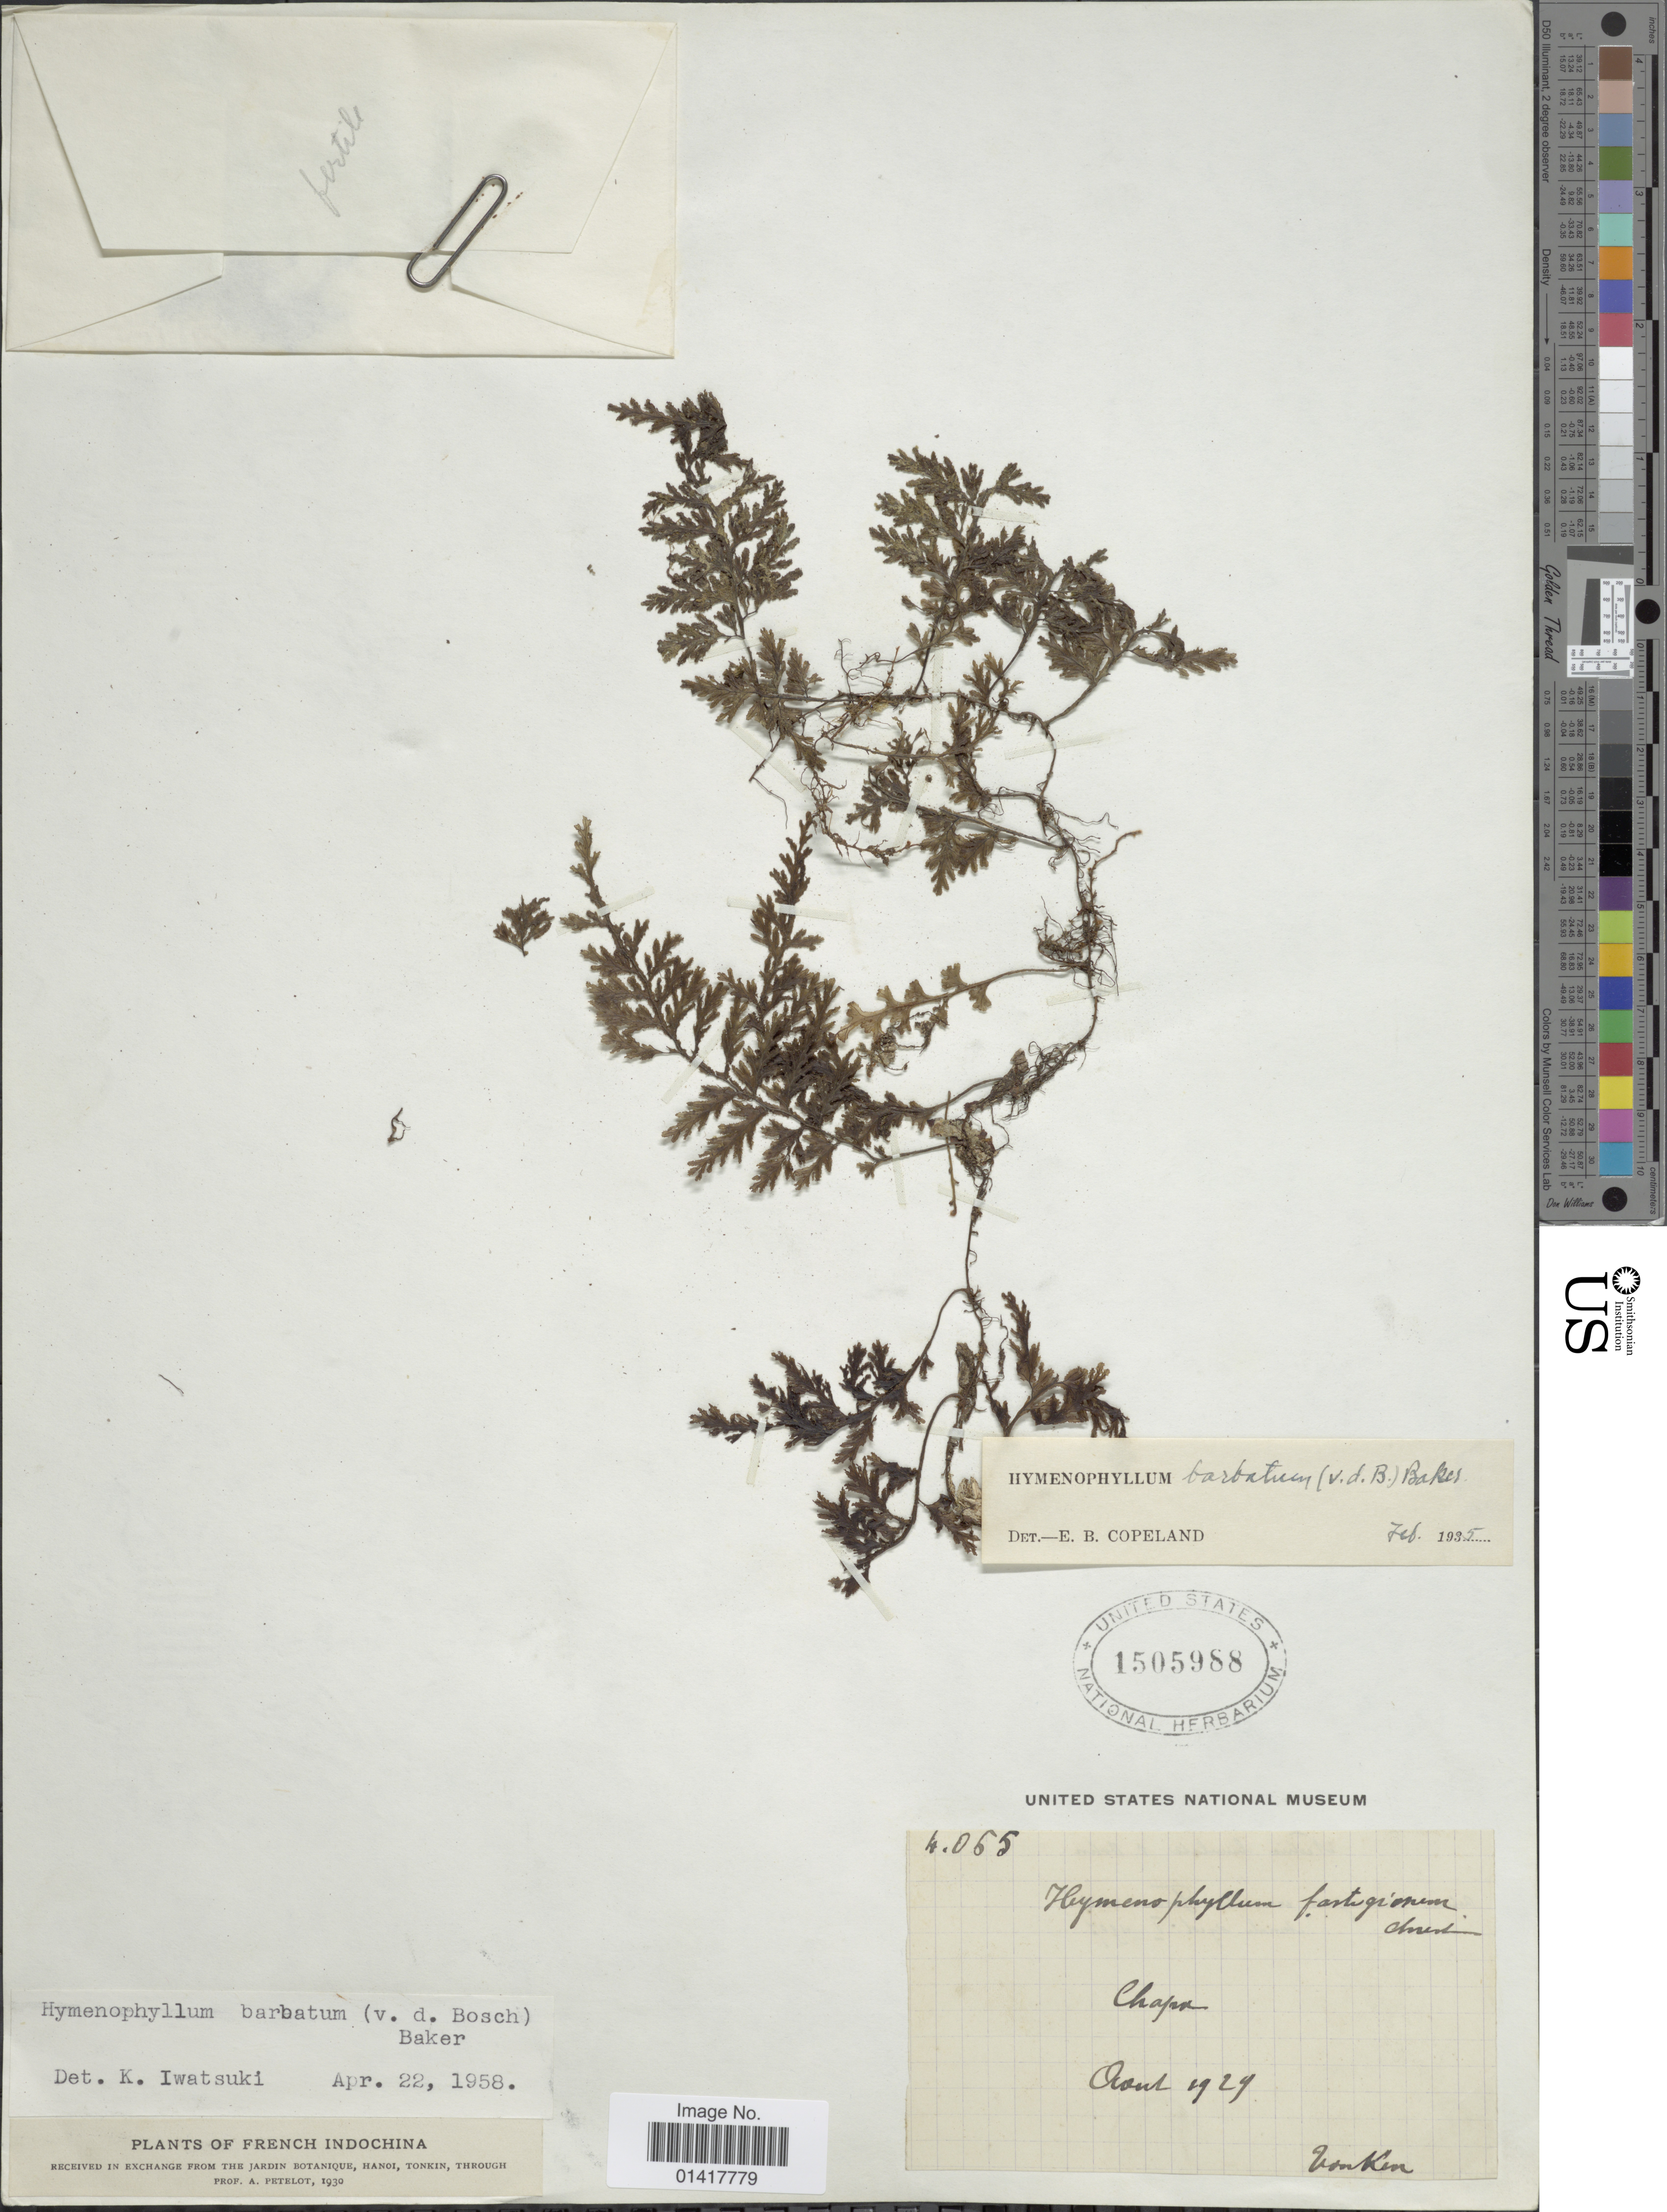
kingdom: Plantae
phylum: Tracheophyta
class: Polypodiopsida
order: Hymenophyllales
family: Hymenophyllaceae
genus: Hymenophyllum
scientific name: Hymenophyllum barbatum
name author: (Bosch) Baker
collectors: A. Petelot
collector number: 4065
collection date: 1929-08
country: Vietnam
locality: French Indochina. Tonkin.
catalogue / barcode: US 1505988